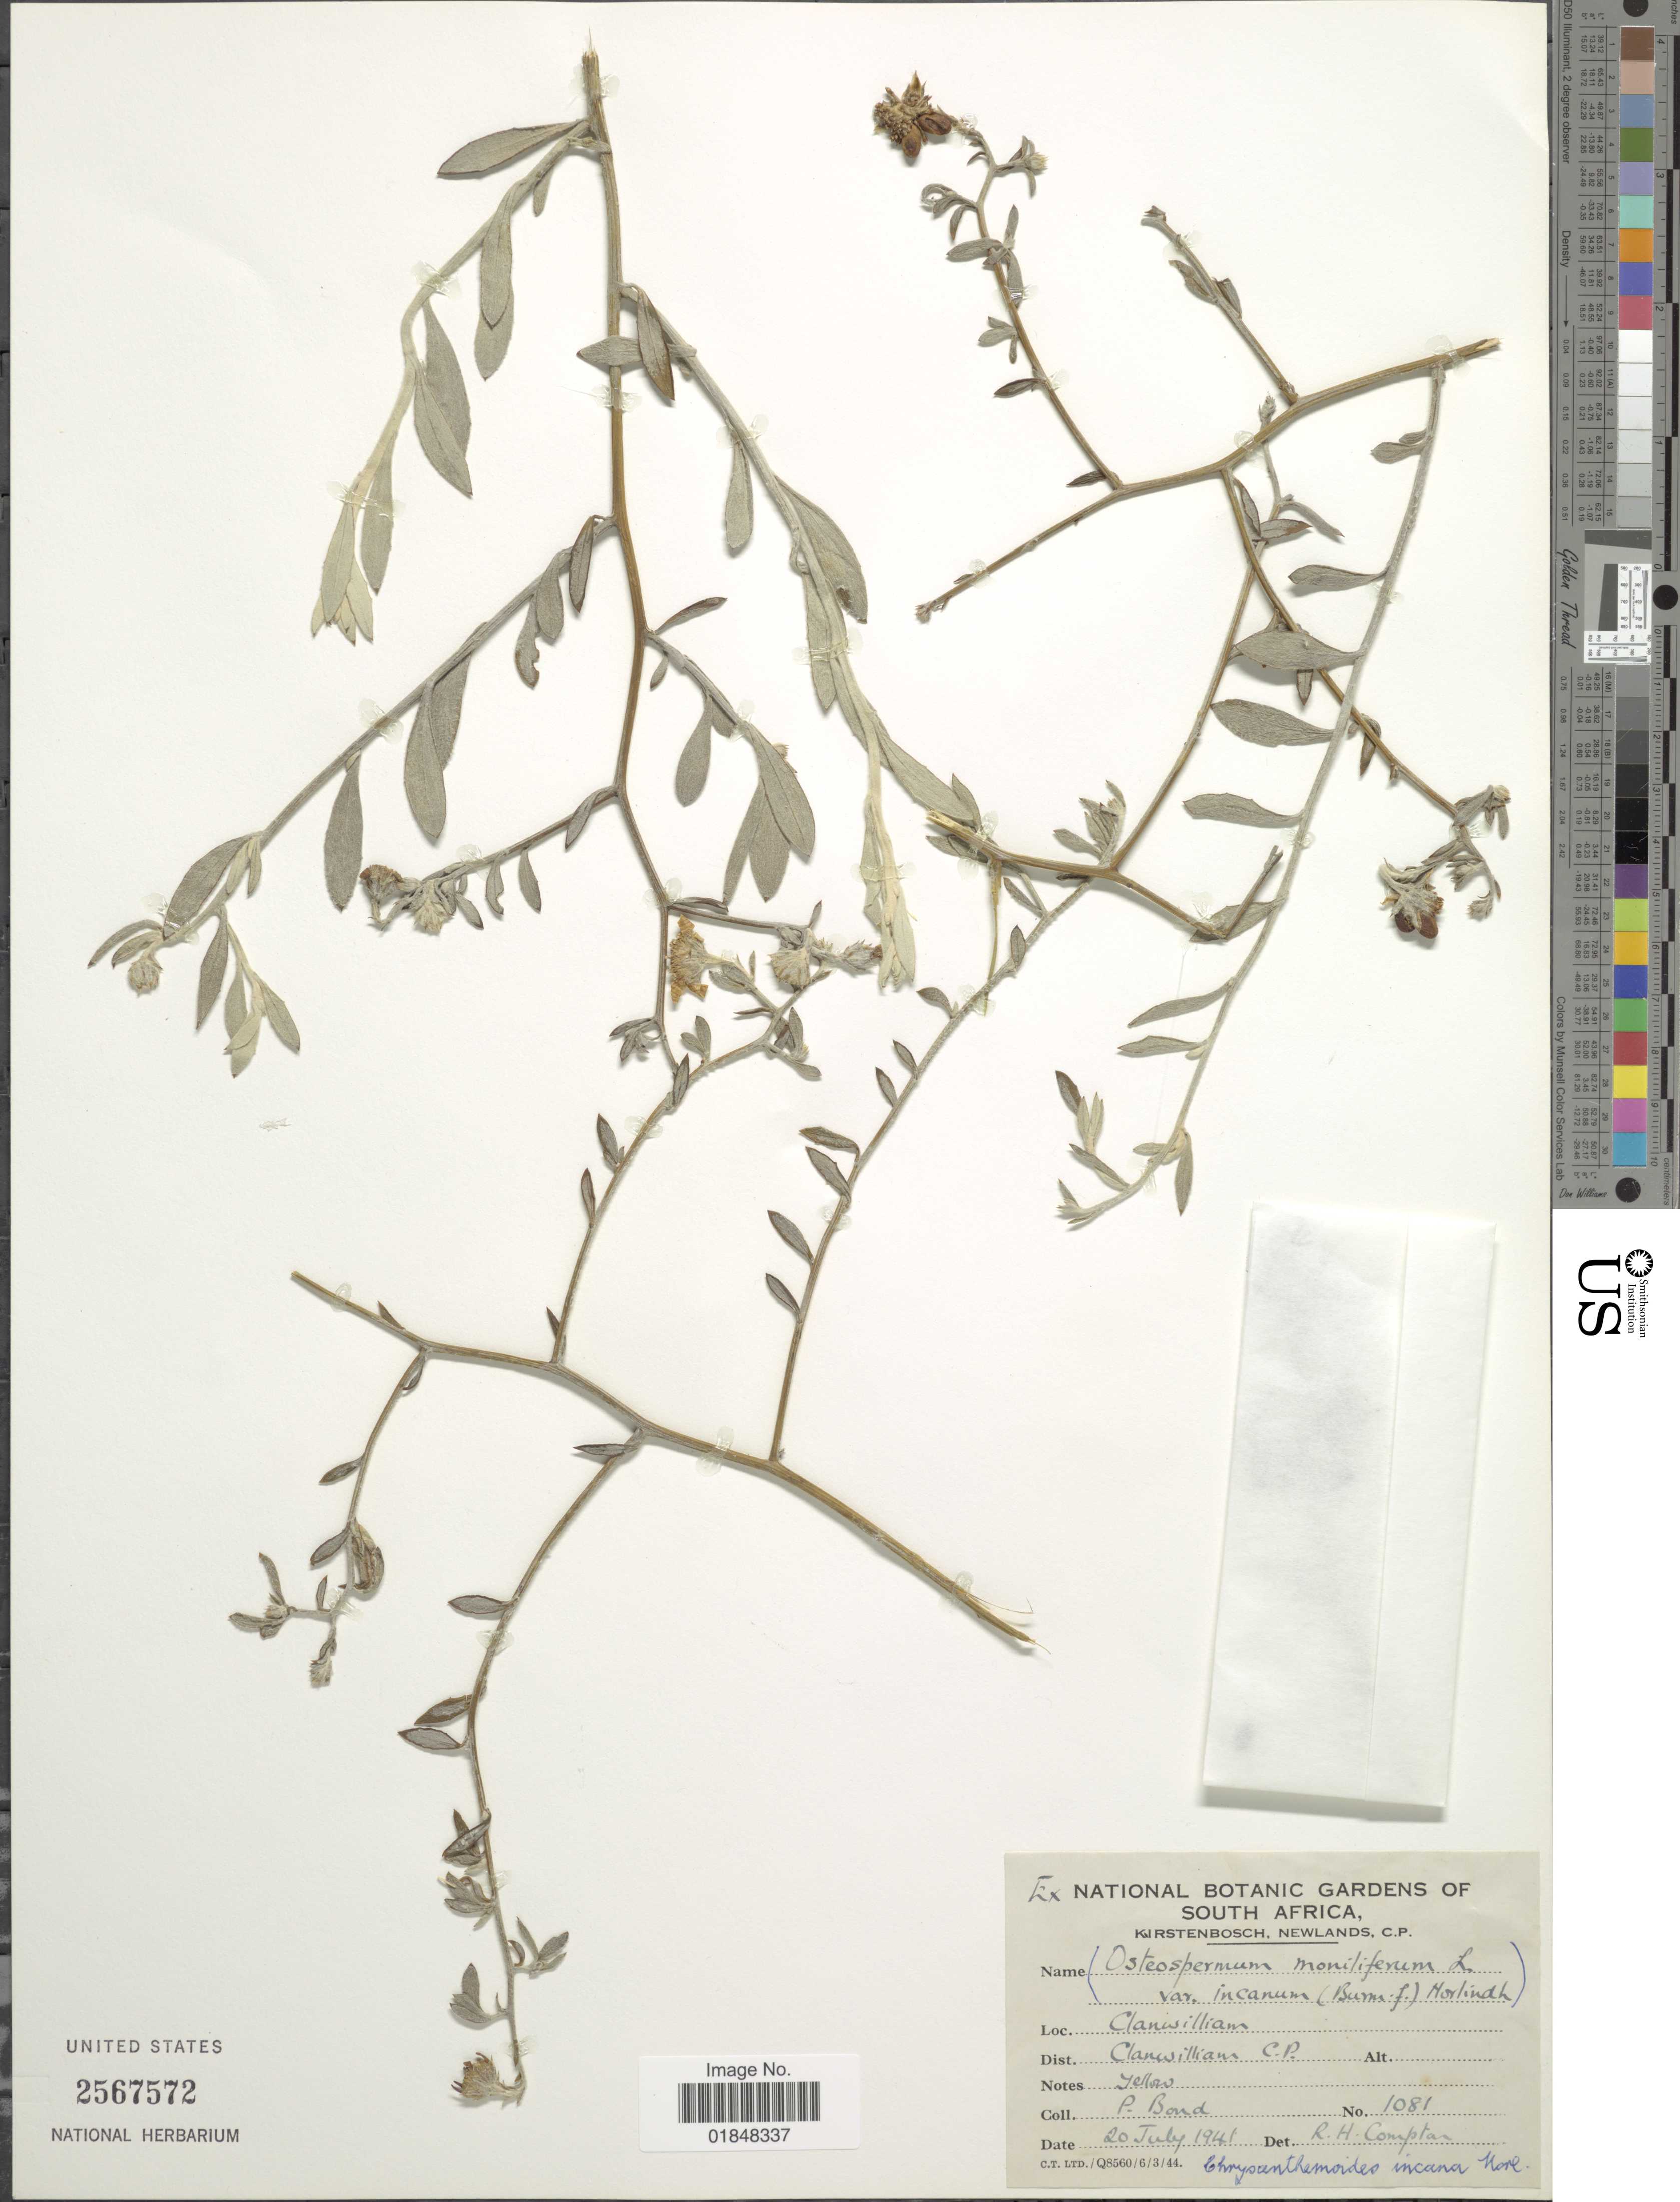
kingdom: Plantae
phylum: Tracheophyta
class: Magnoliopsida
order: Asterales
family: Asteraceae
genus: Chrysanthemoides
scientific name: Chrysanthemoides monilifera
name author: (L.) Norl.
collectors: P. Bond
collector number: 1081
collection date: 1941-07-20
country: South Africa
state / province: Western Cape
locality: Clanwilliam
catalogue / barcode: US 2567572